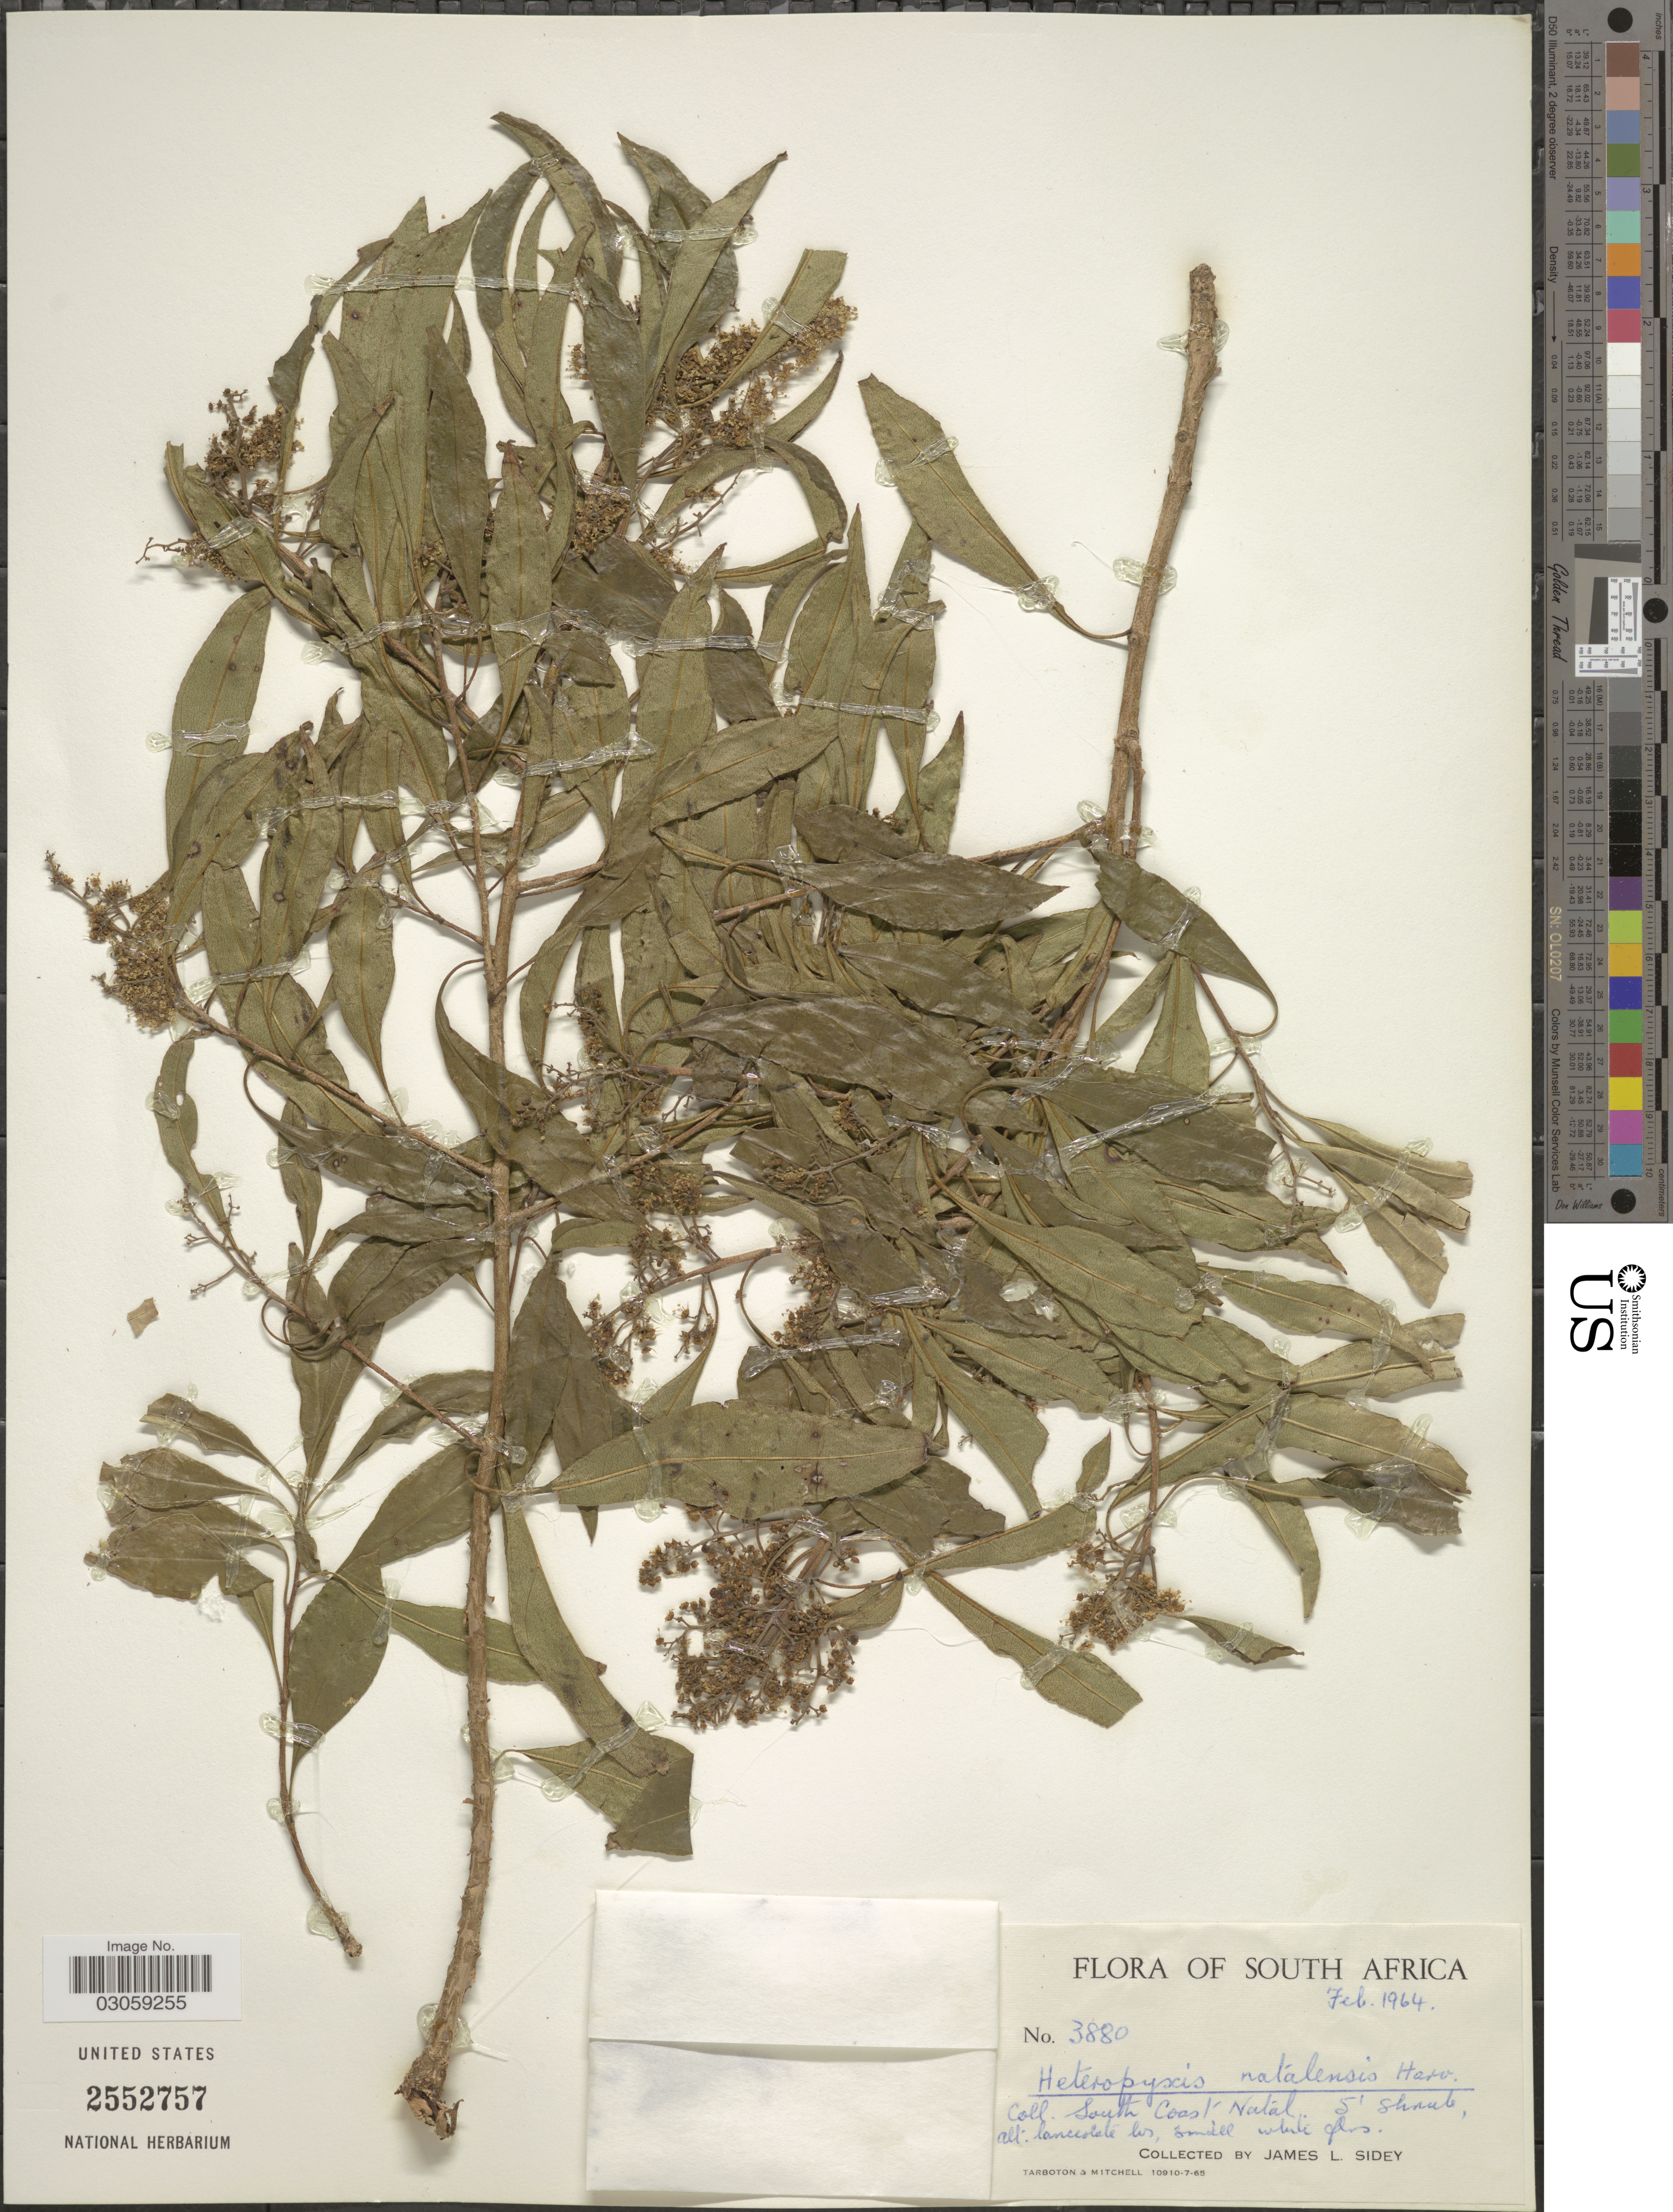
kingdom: Plantae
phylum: Tracheophyta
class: Magnoliopsida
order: Myrtales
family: Myrtaceae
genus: Heteropyxis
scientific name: Heteropyxis natalensis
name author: Harv.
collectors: J. L. Sidey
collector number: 3880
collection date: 1964-02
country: South Africa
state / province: KwaZulu-Natal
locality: South Coast Natal.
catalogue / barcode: US 2552757